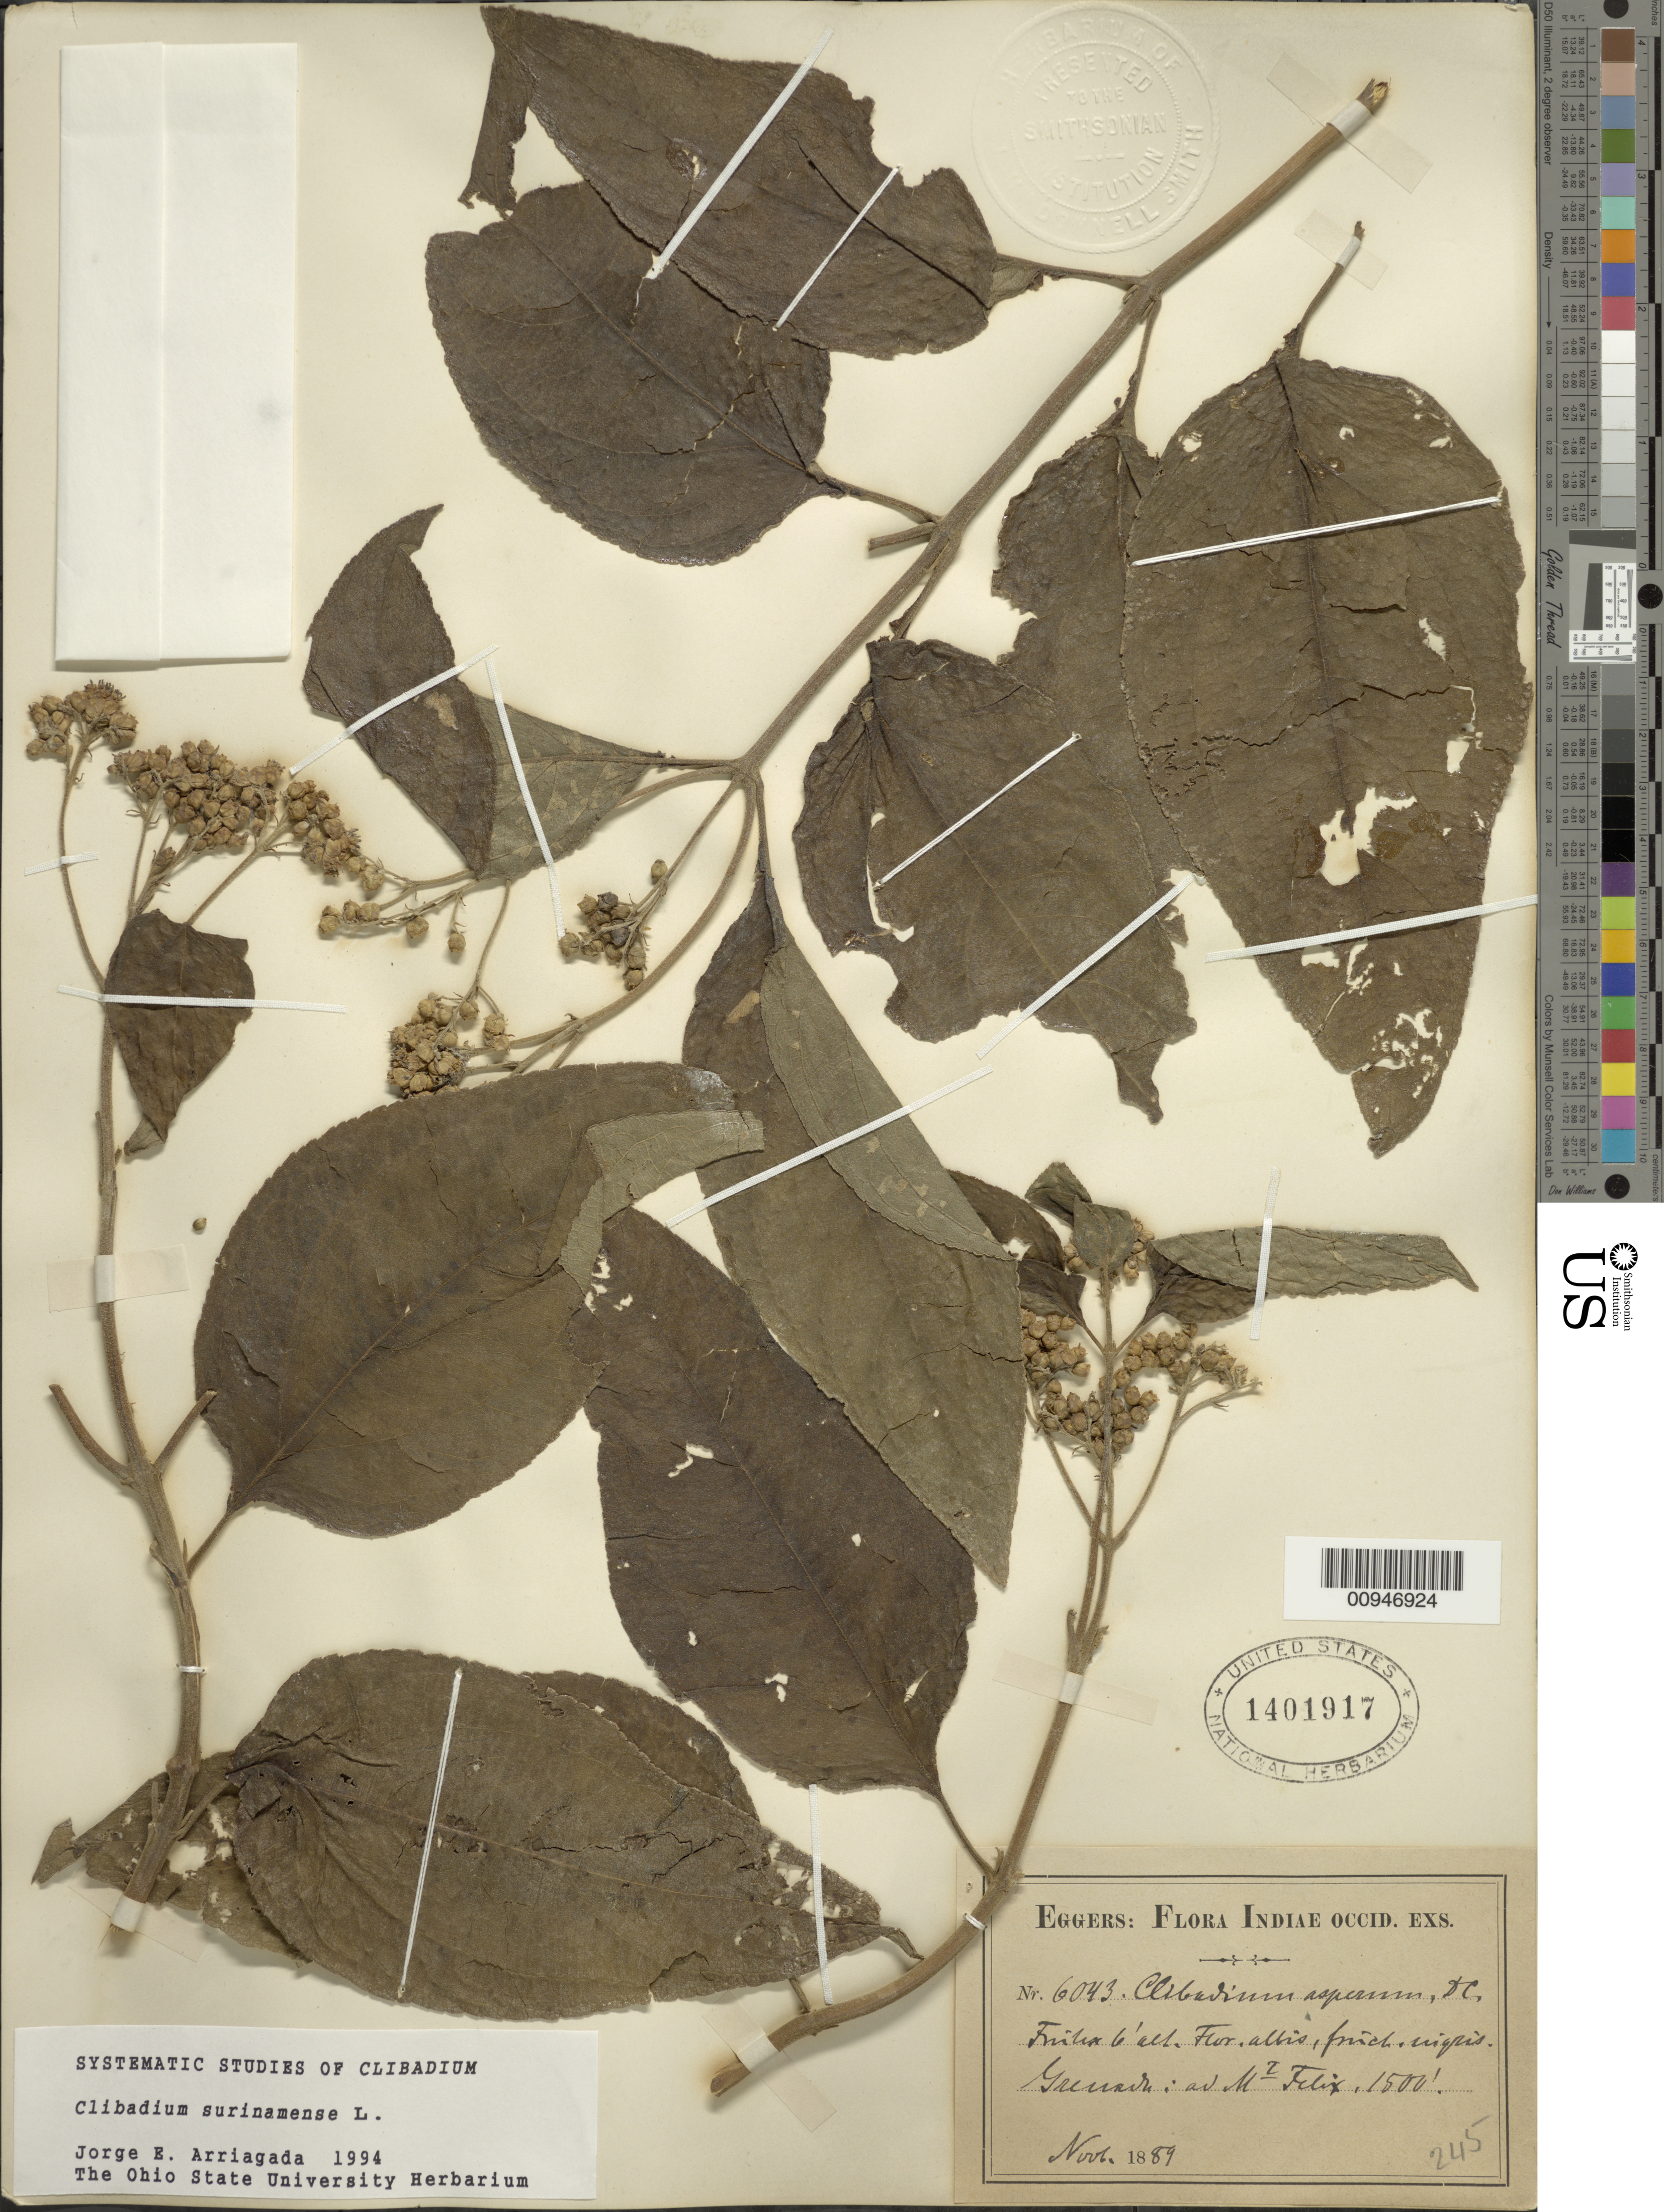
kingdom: Plantae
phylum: Tracheophyta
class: Magnoliopsida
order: Asterales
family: Asteraceae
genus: Clibadium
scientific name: Clibadium surinamense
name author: L.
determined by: Arriagada, J. E.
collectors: H. F. A. von Eggers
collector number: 6043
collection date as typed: Nov 1889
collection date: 1889-11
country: Grenada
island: Grenada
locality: Ad Mt. Felix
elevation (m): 1500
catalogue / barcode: US 1401917